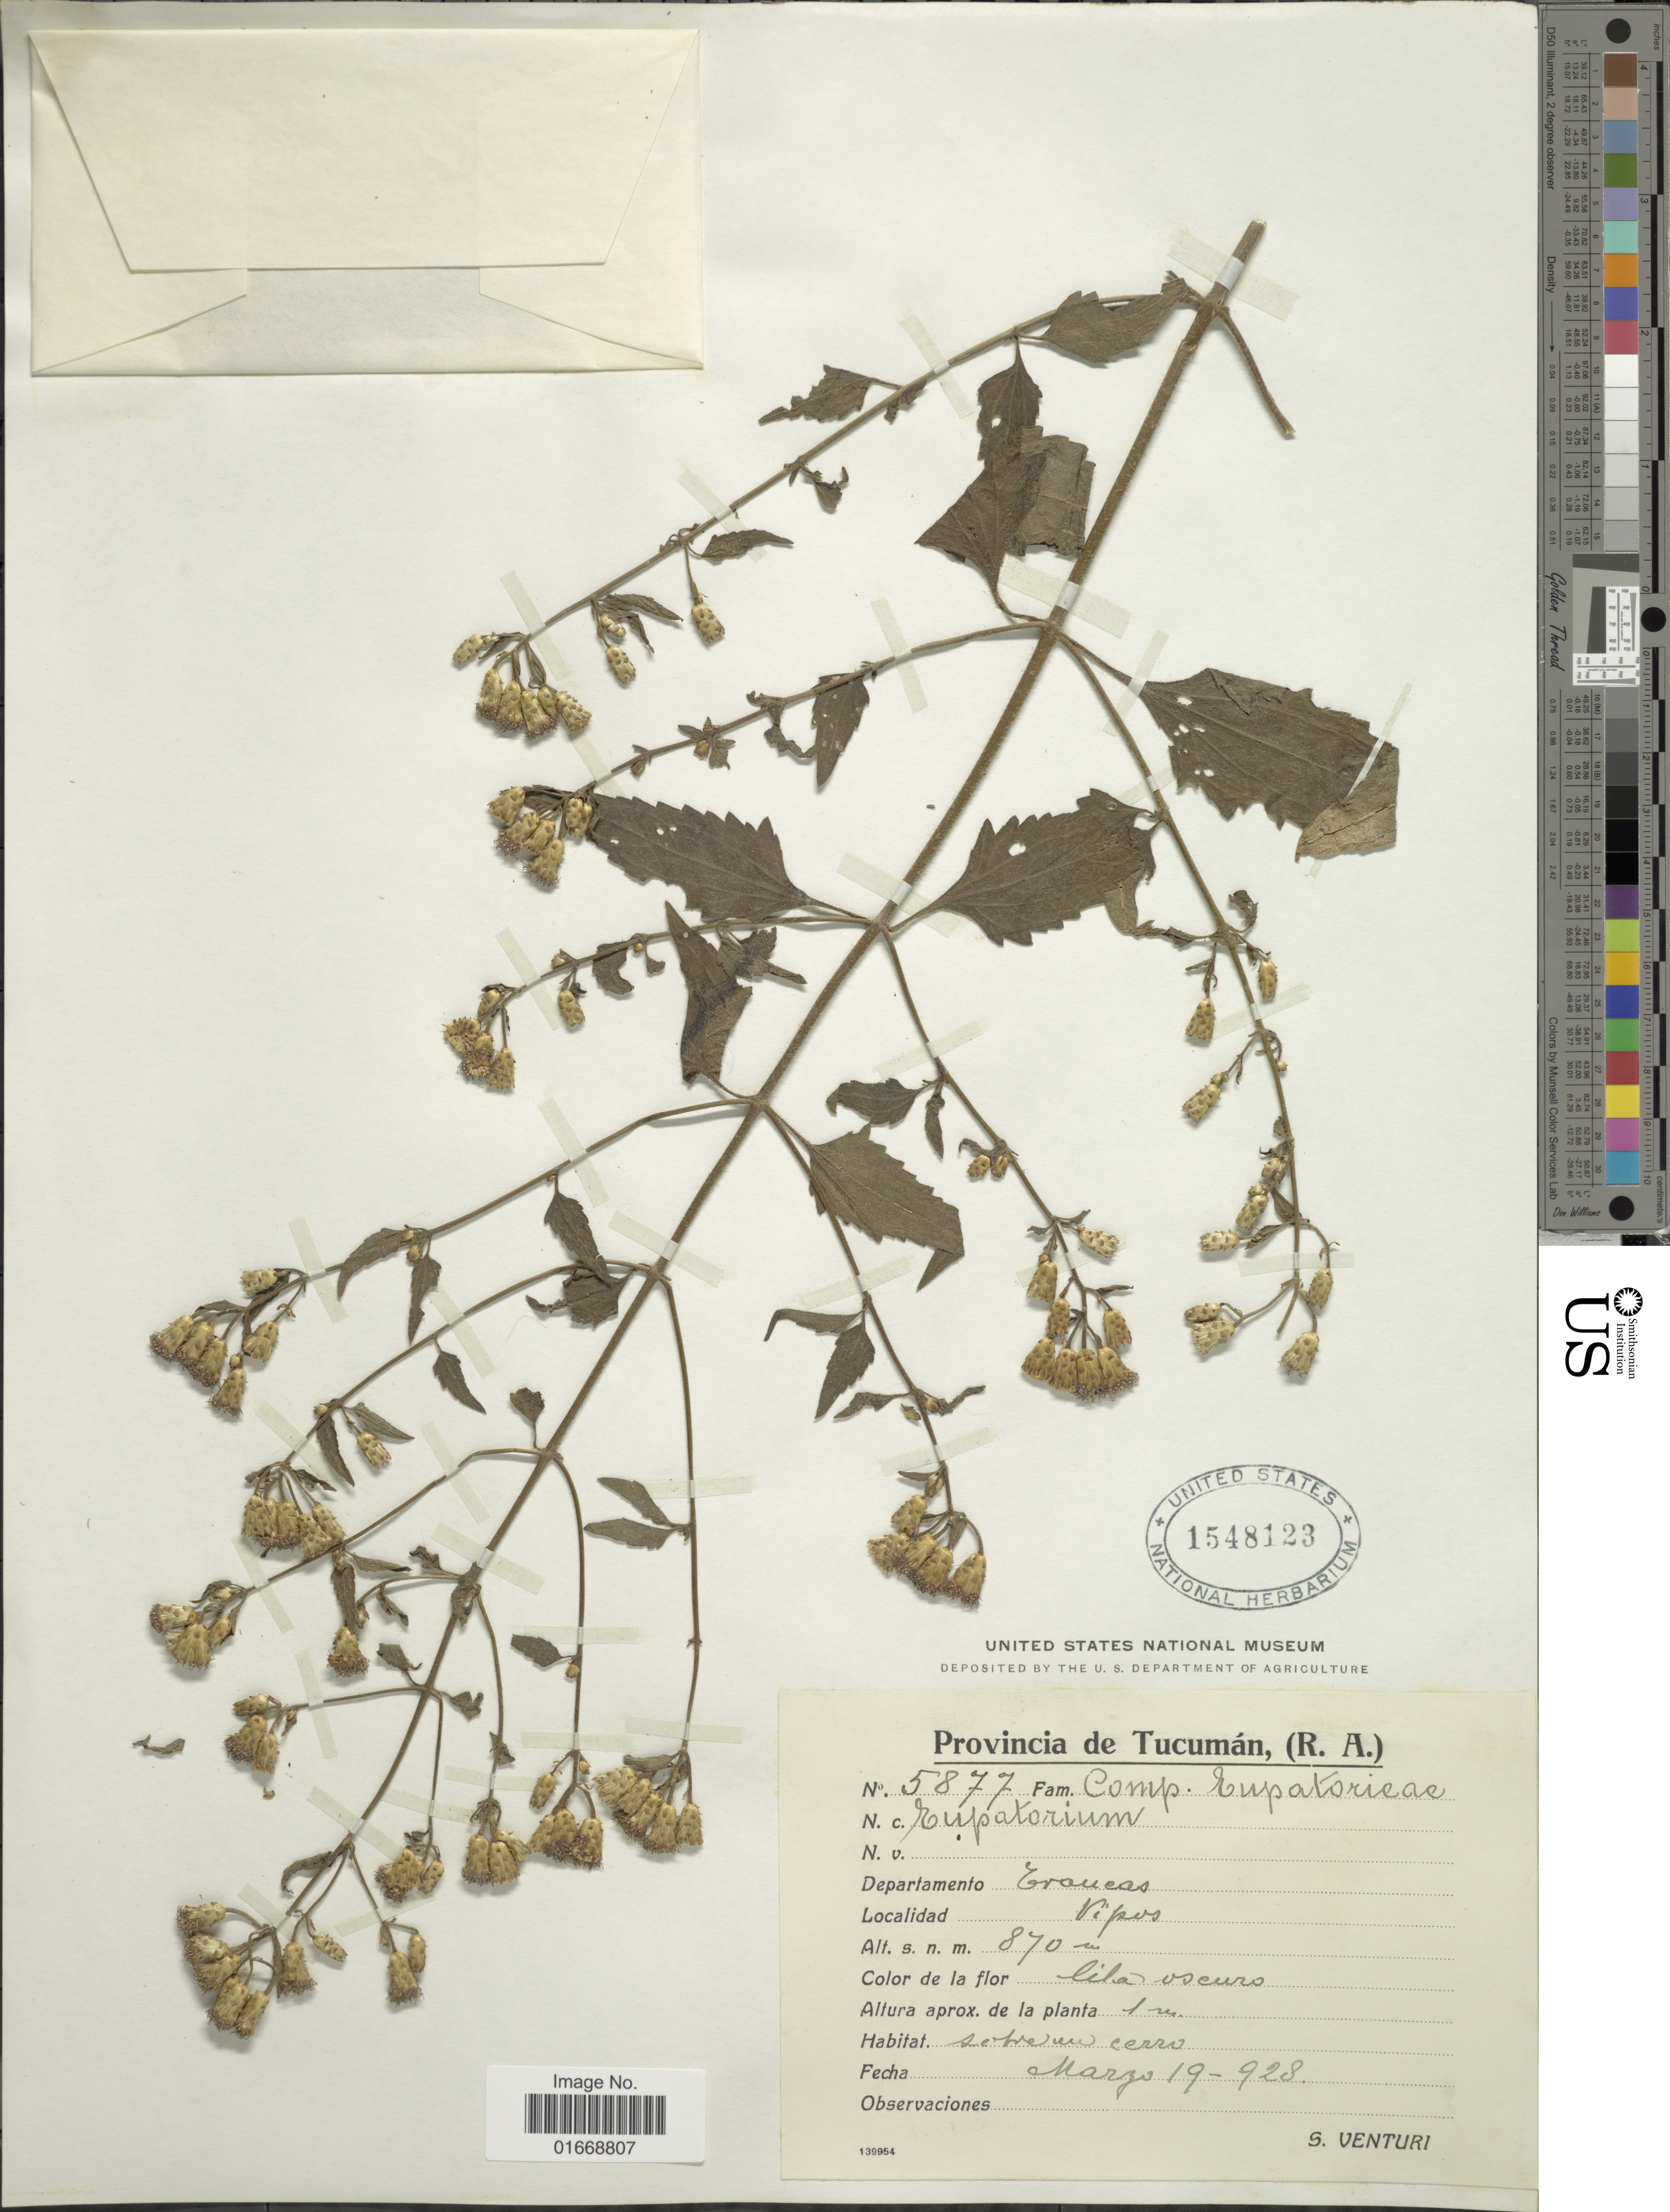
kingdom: Plantae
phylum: Tracheophyta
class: Magnoliopsida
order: Asterales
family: Asteraceae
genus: Chromolaena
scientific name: Chromolaena squarroso-ramosa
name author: (Hieron.) R.M. King & H. Rob.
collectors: S. Venturi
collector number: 5877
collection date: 1928-03-19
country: Argentina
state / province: Tucuman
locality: Departamento Trancas, Vipos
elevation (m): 870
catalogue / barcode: US 1548123